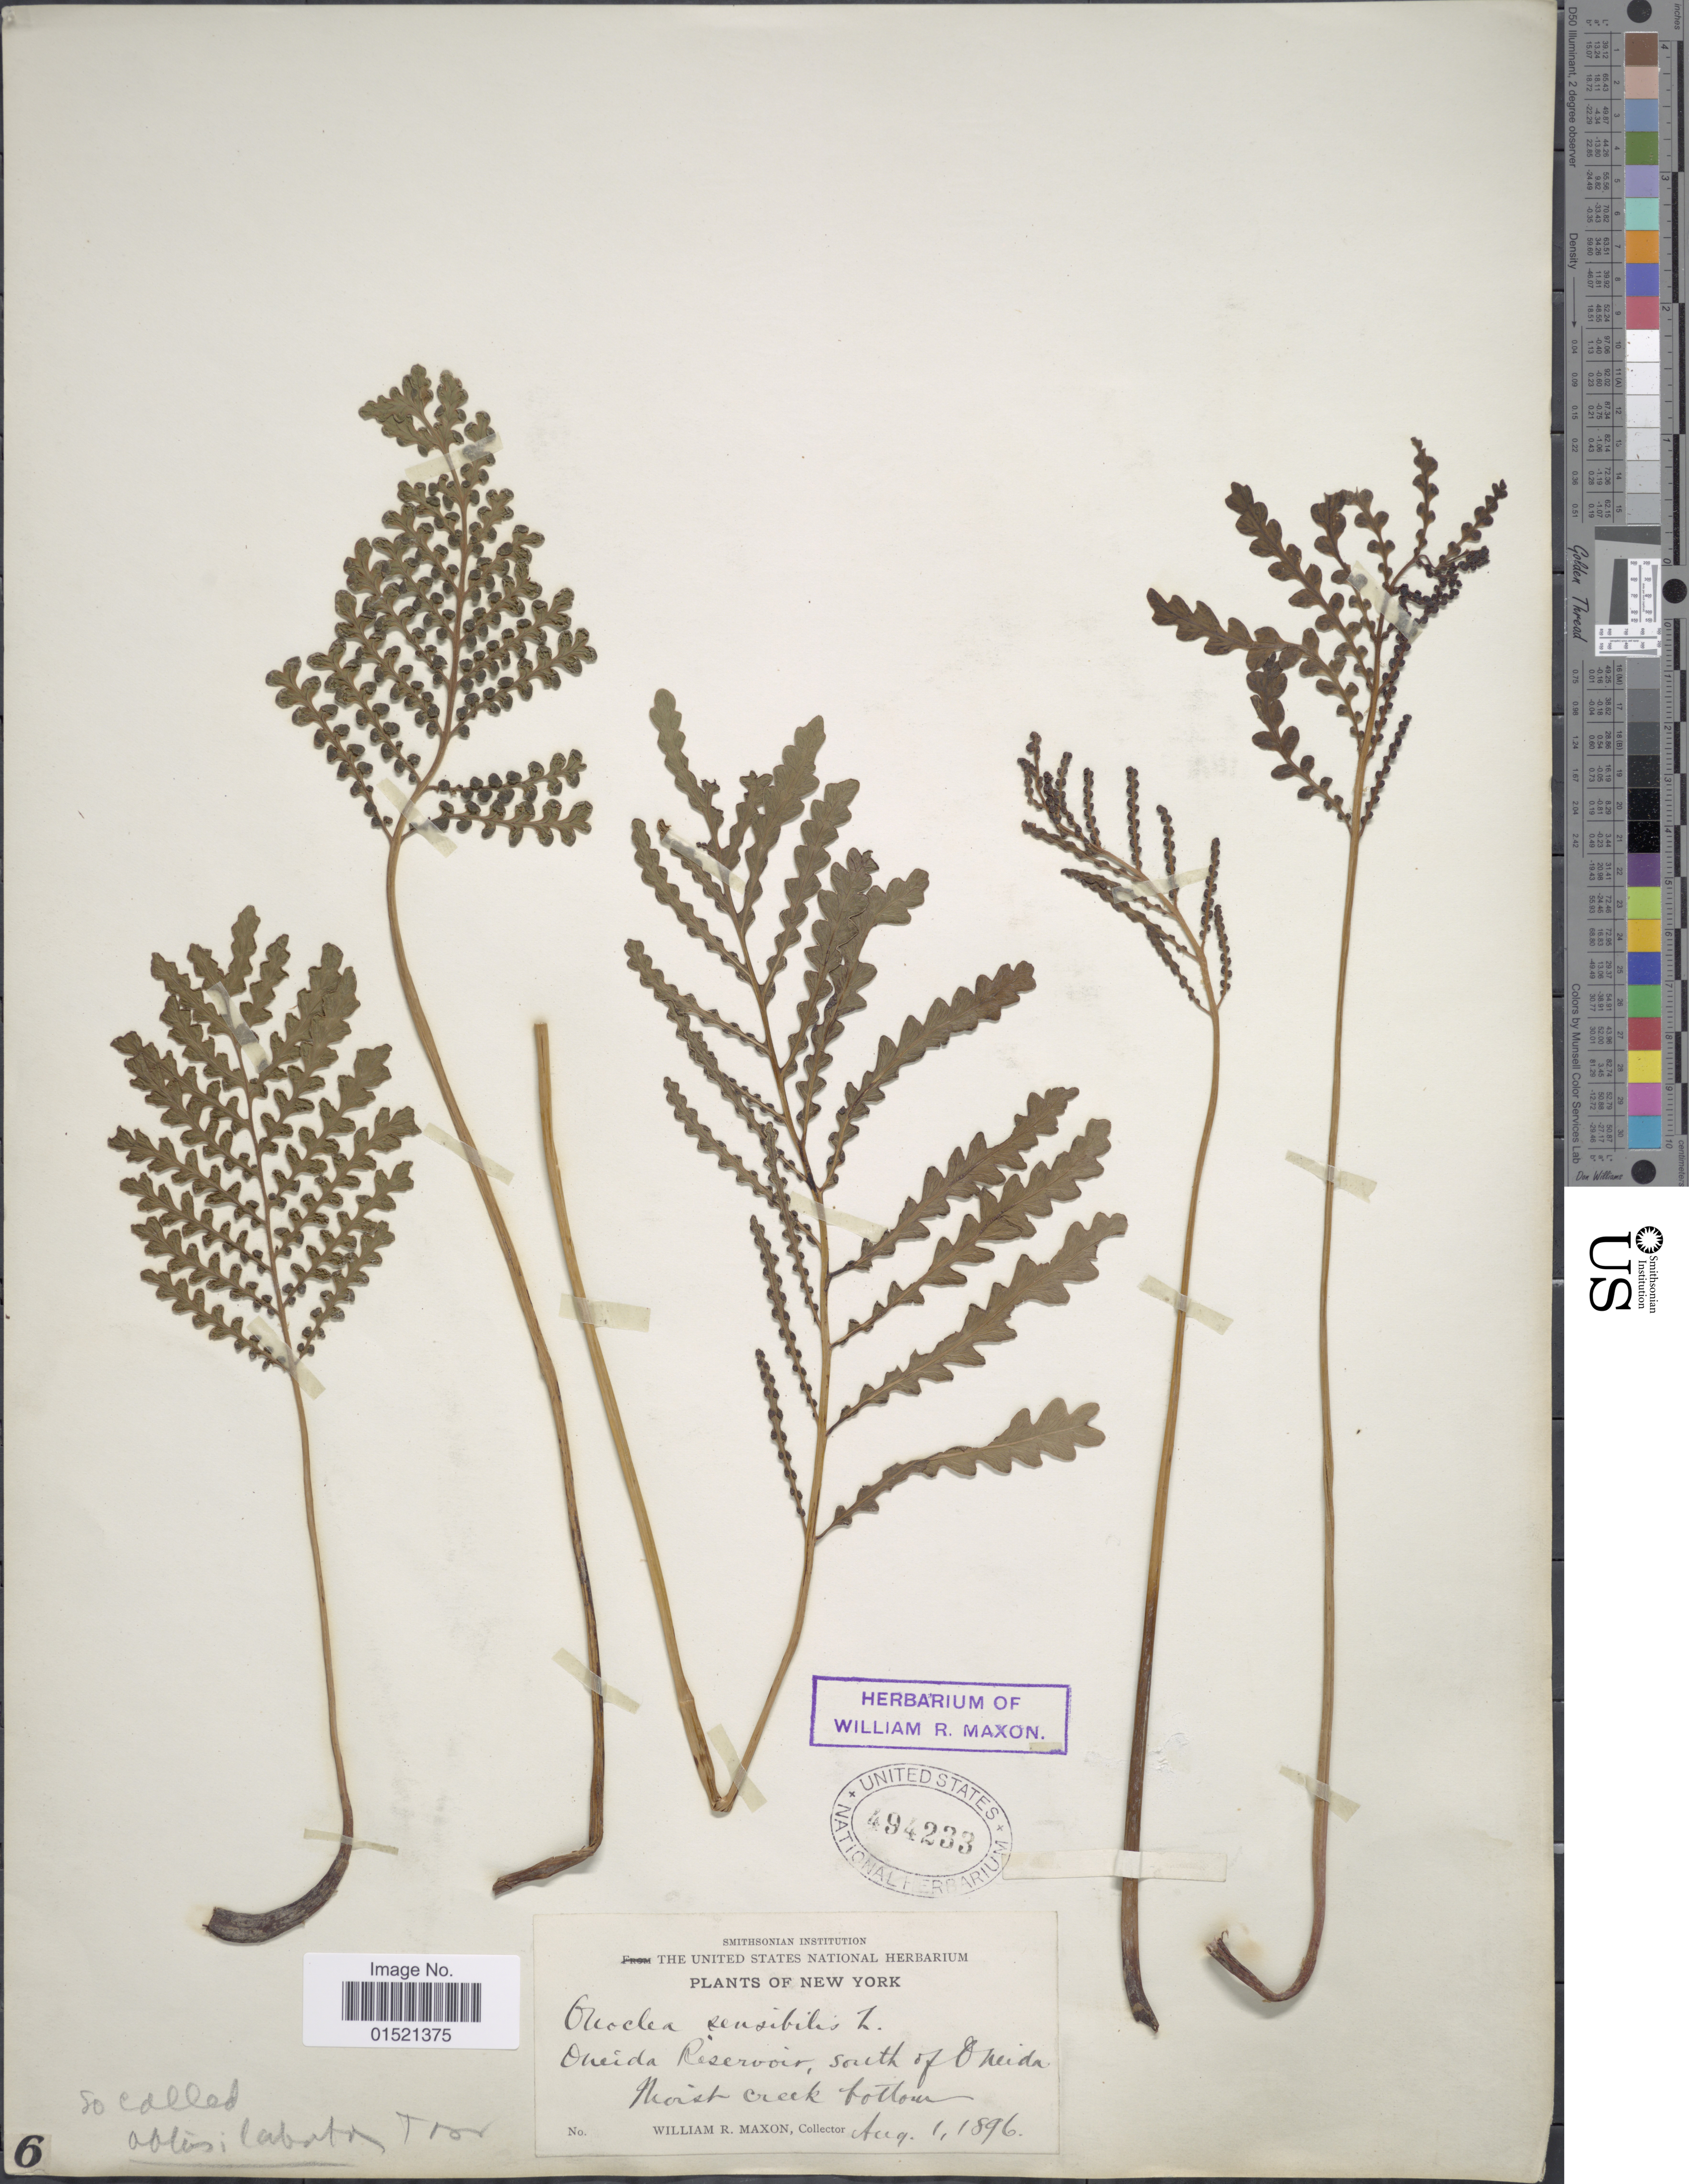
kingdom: Plantae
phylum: Tracheophyta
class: Polypodiopsida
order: Polypodiales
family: Onocleaceae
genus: Onoclea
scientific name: Onoclea sensibilis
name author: L.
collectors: W. R. Maxon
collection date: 1896-08-01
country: United States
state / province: New York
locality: Oneida Reservoir, south of Oneida, Moist creek bottom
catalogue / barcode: US 494233